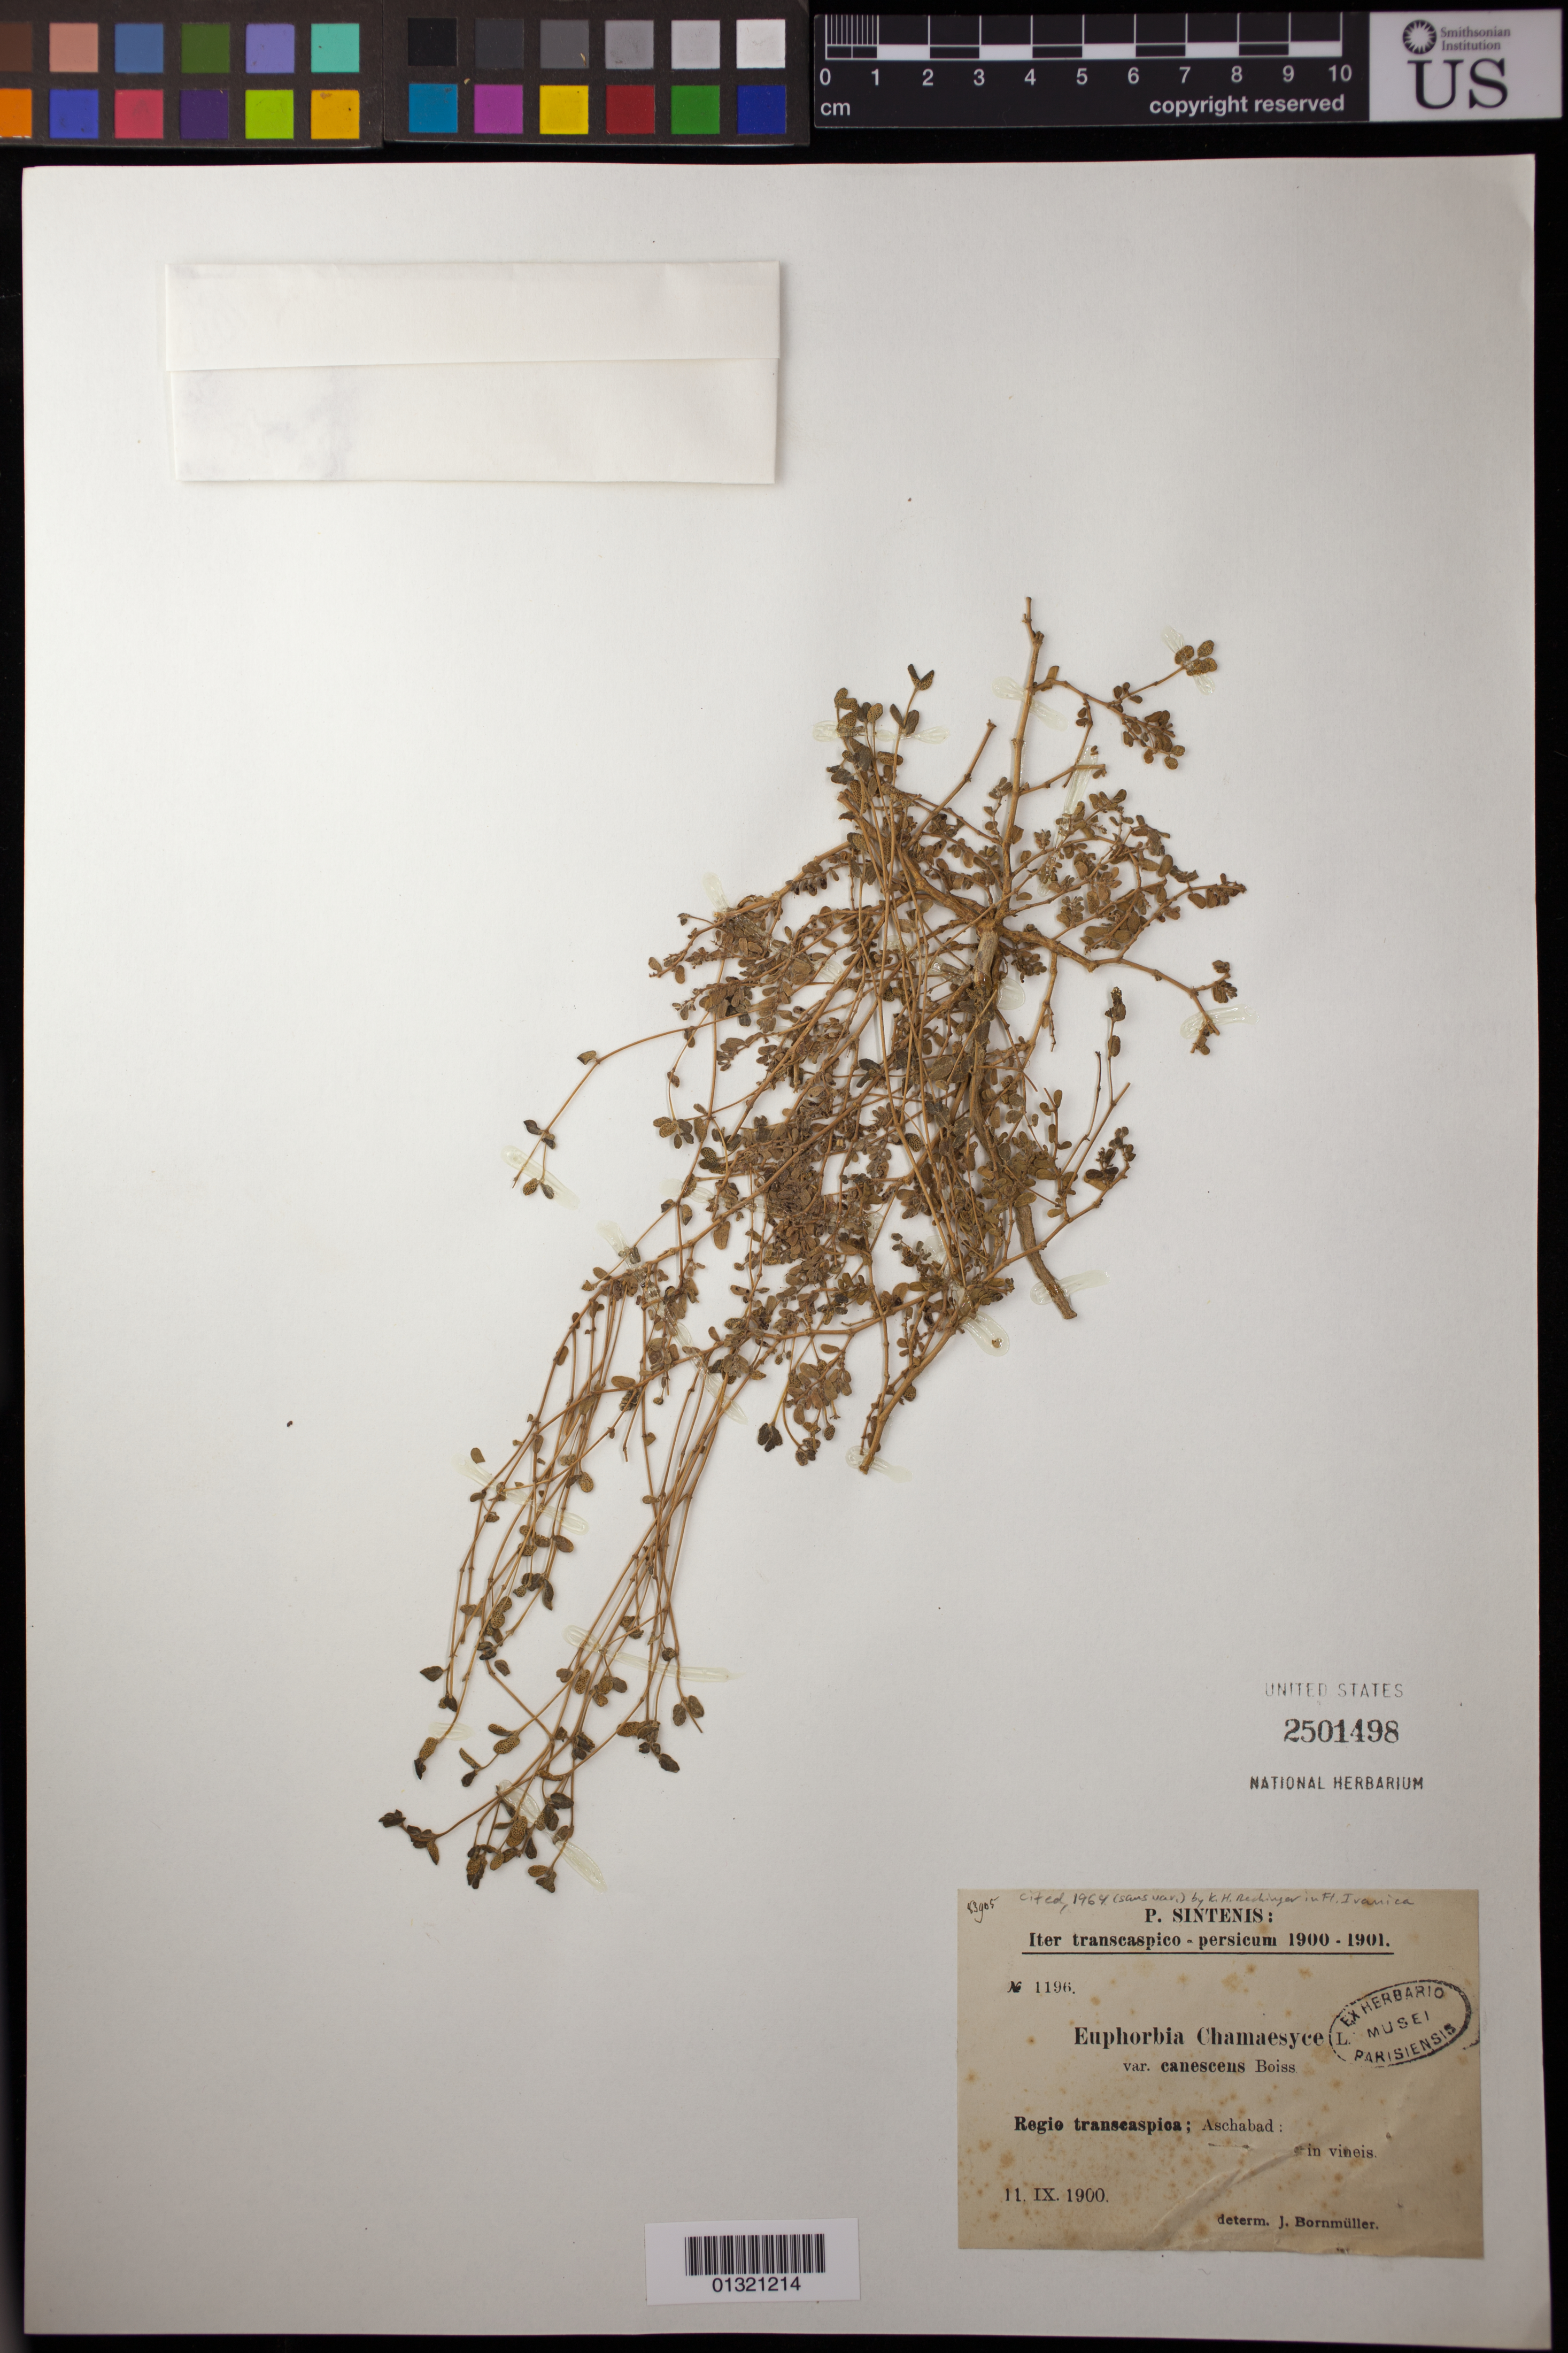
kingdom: Plantae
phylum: Tracheophyta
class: Magnoliopsida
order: Malpighiales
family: Euphorbiaceae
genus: Euphorbia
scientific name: Euphorbia chamaesyce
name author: L.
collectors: P. Sintenis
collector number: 1196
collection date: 1900-09-11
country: Turkmenistan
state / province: Ahal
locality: Aschabad [Ashgabat]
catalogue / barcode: US 2501498